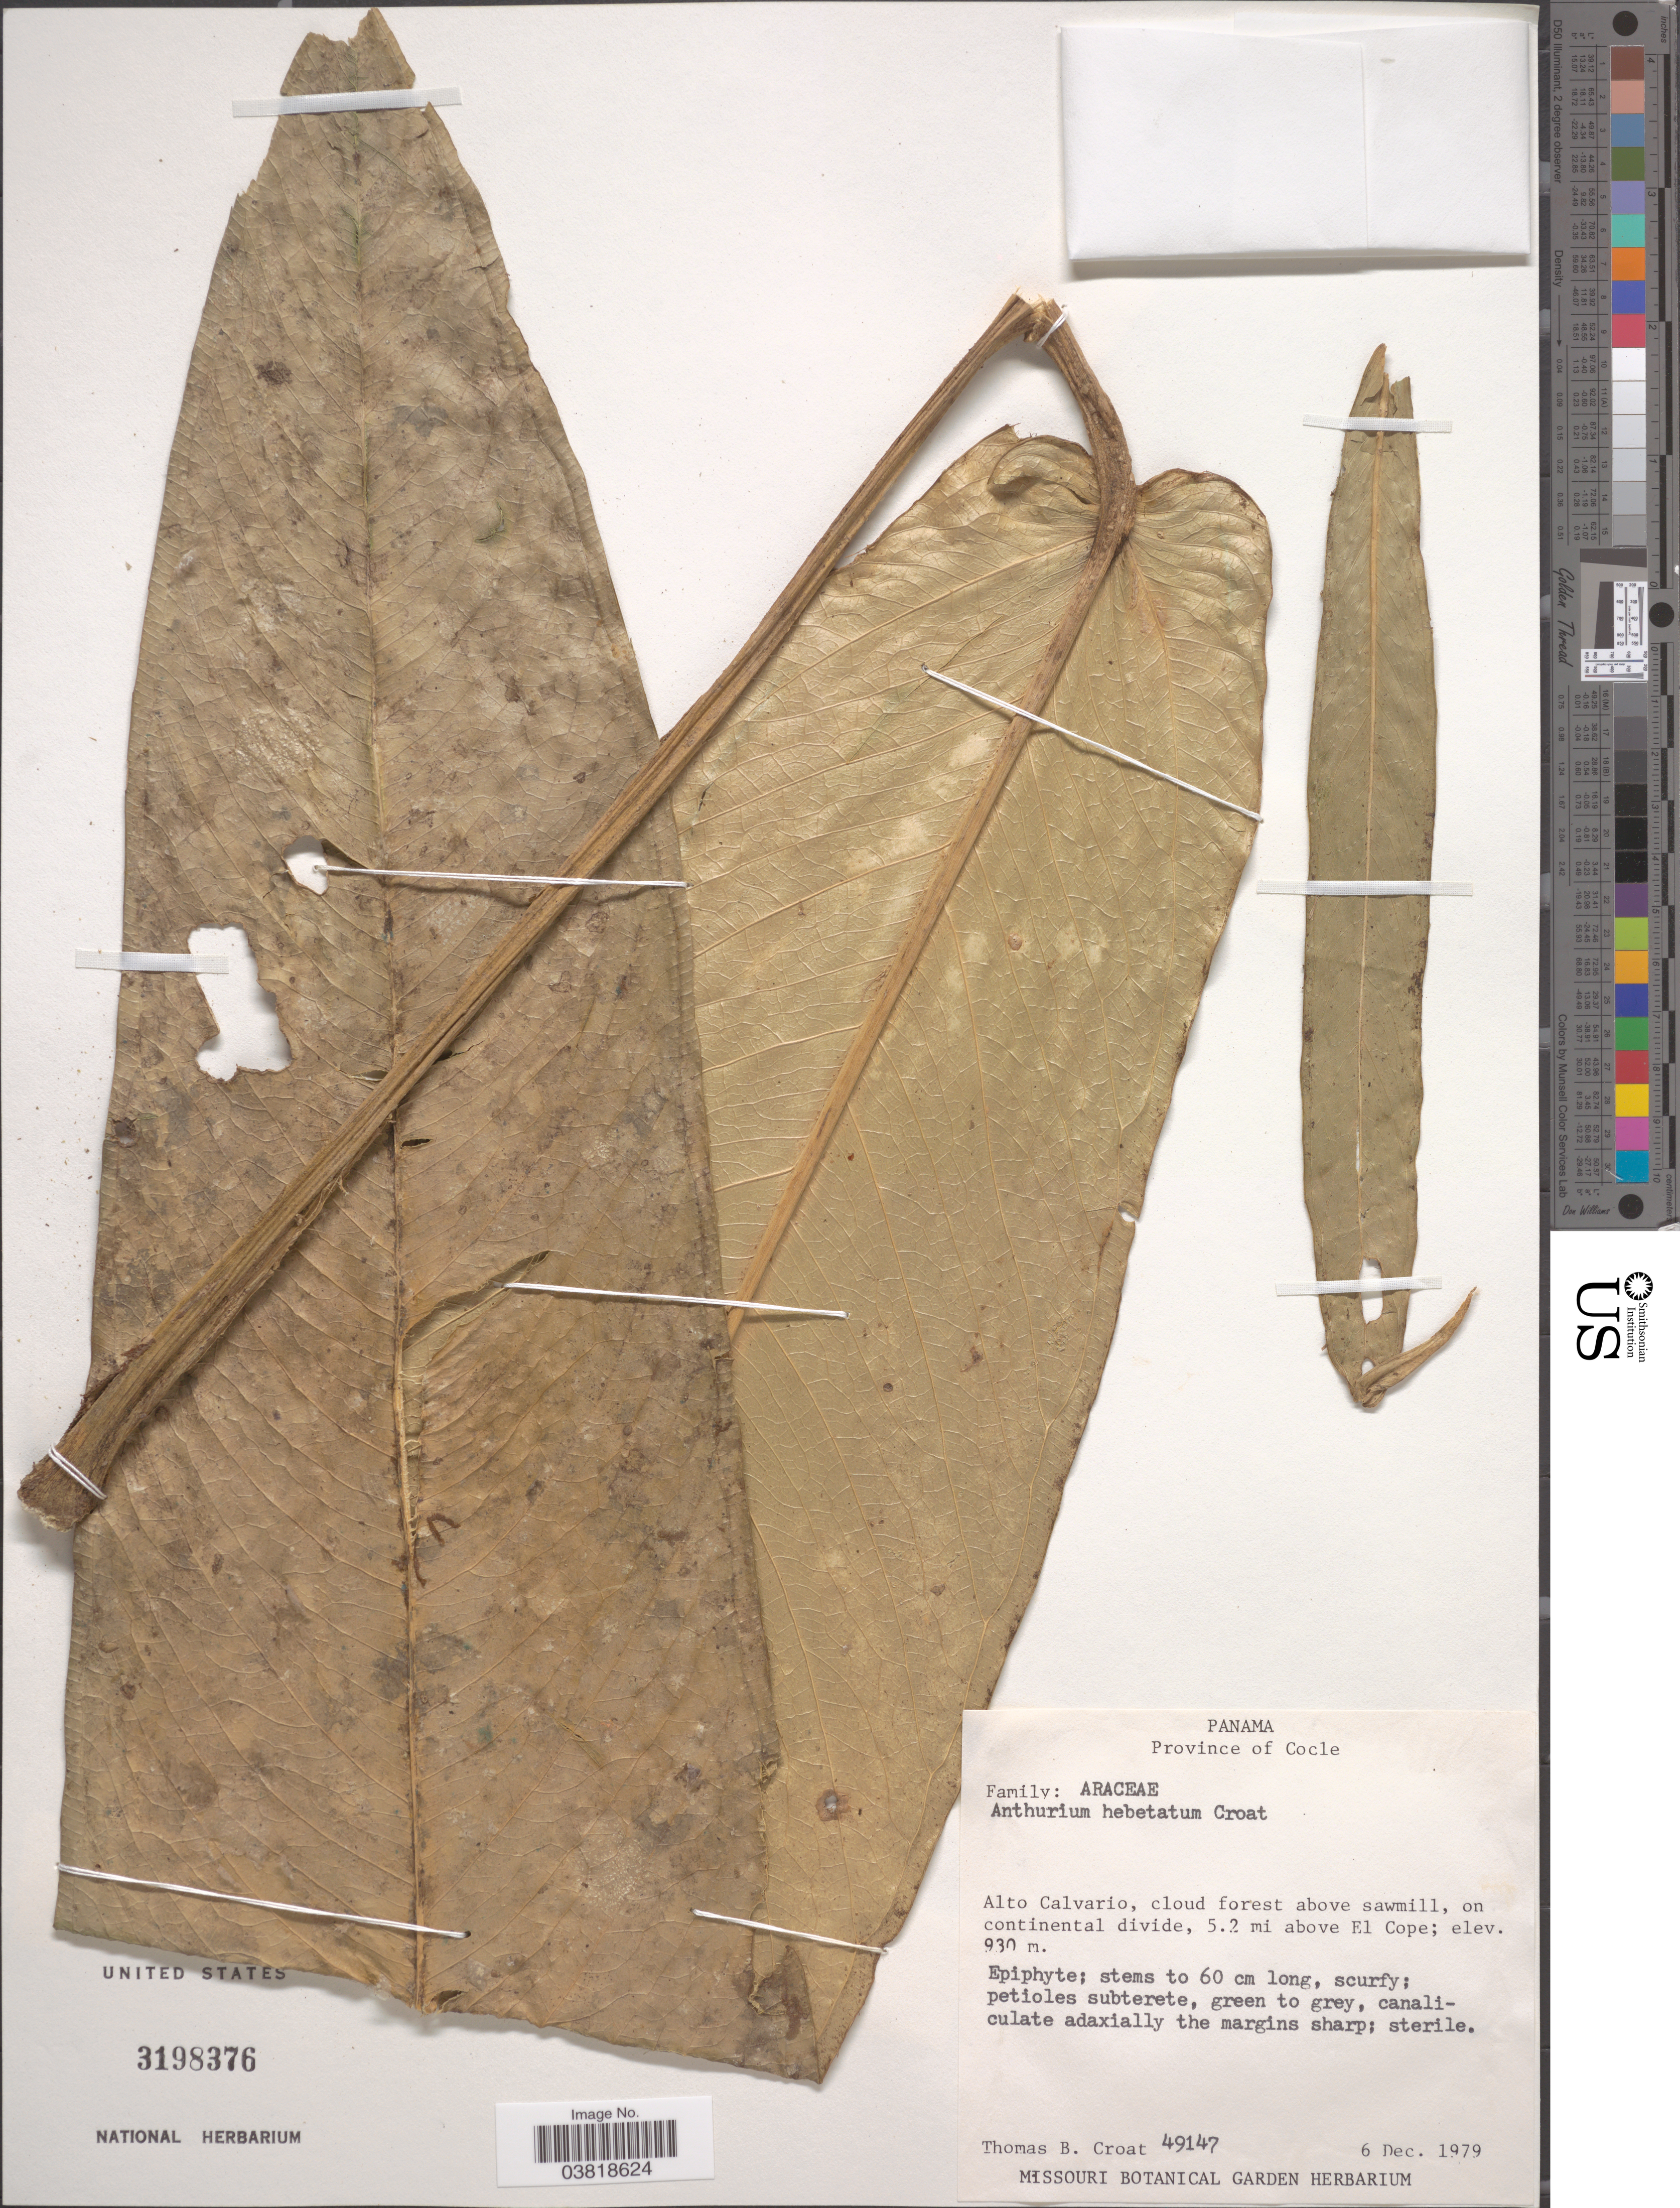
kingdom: Plantae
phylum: Tracheophyta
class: Liliopsida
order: Alismatales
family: Araceae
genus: Anthurium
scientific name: Anthurium hebetatum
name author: Croat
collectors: T. B. Croat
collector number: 49147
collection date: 1979-12-06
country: Panama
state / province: Cocle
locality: Alto Calvario, cloud forest above sawmill, on continental divide, 5.2 mi above El Cope.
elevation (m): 930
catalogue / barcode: US 3198376